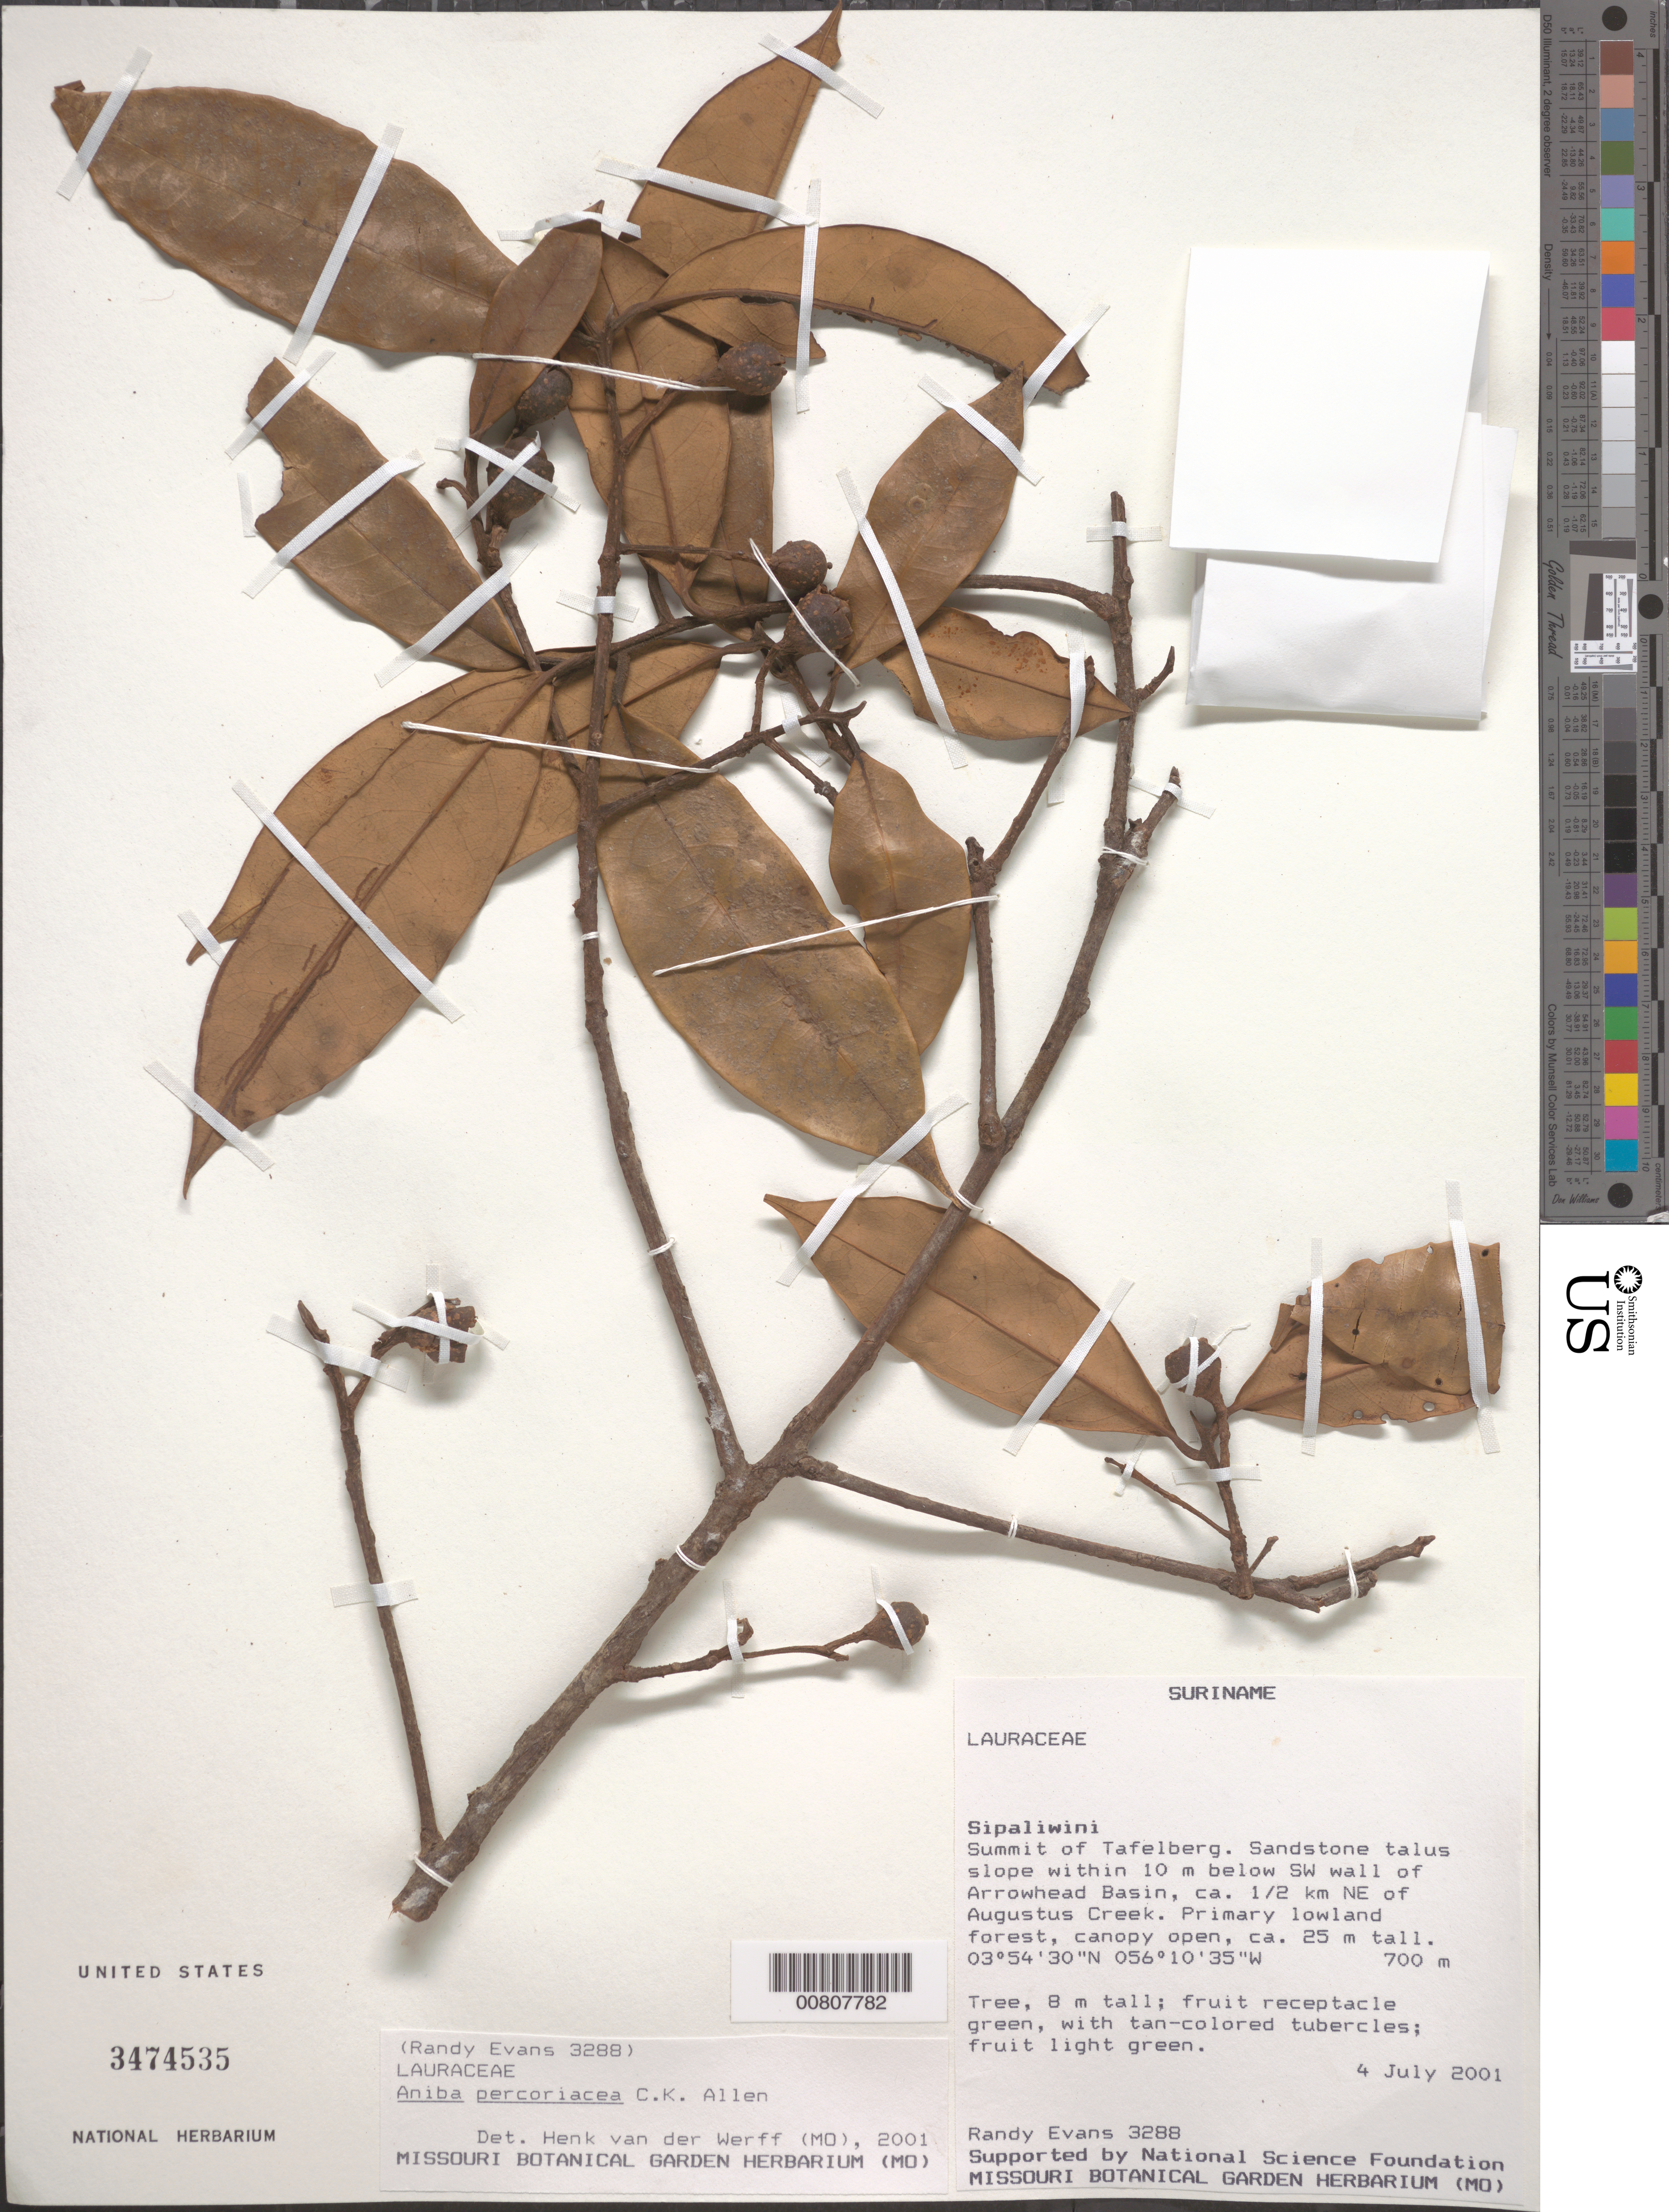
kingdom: Plantae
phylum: Tracheophyta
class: Magnoliopsida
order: Laurales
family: Lauraceae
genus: Aniba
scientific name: Aniba percoriacea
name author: C.K. Allen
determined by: van der Werff, H., (MO), Missouri Botanical Garden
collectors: R. Evans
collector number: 3288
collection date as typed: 4-Jul-01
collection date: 2001-07-04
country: Suriname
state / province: Sipaliwini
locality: Tafelberg (Table Mountain), Arrowhead Basin, 10 m below SW wall of; ca. 0.5 km NE of Augustus Creek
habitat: Primary lowland forest, canopy open, ca. 25 m tall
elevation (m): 700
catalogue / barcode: US 3474535